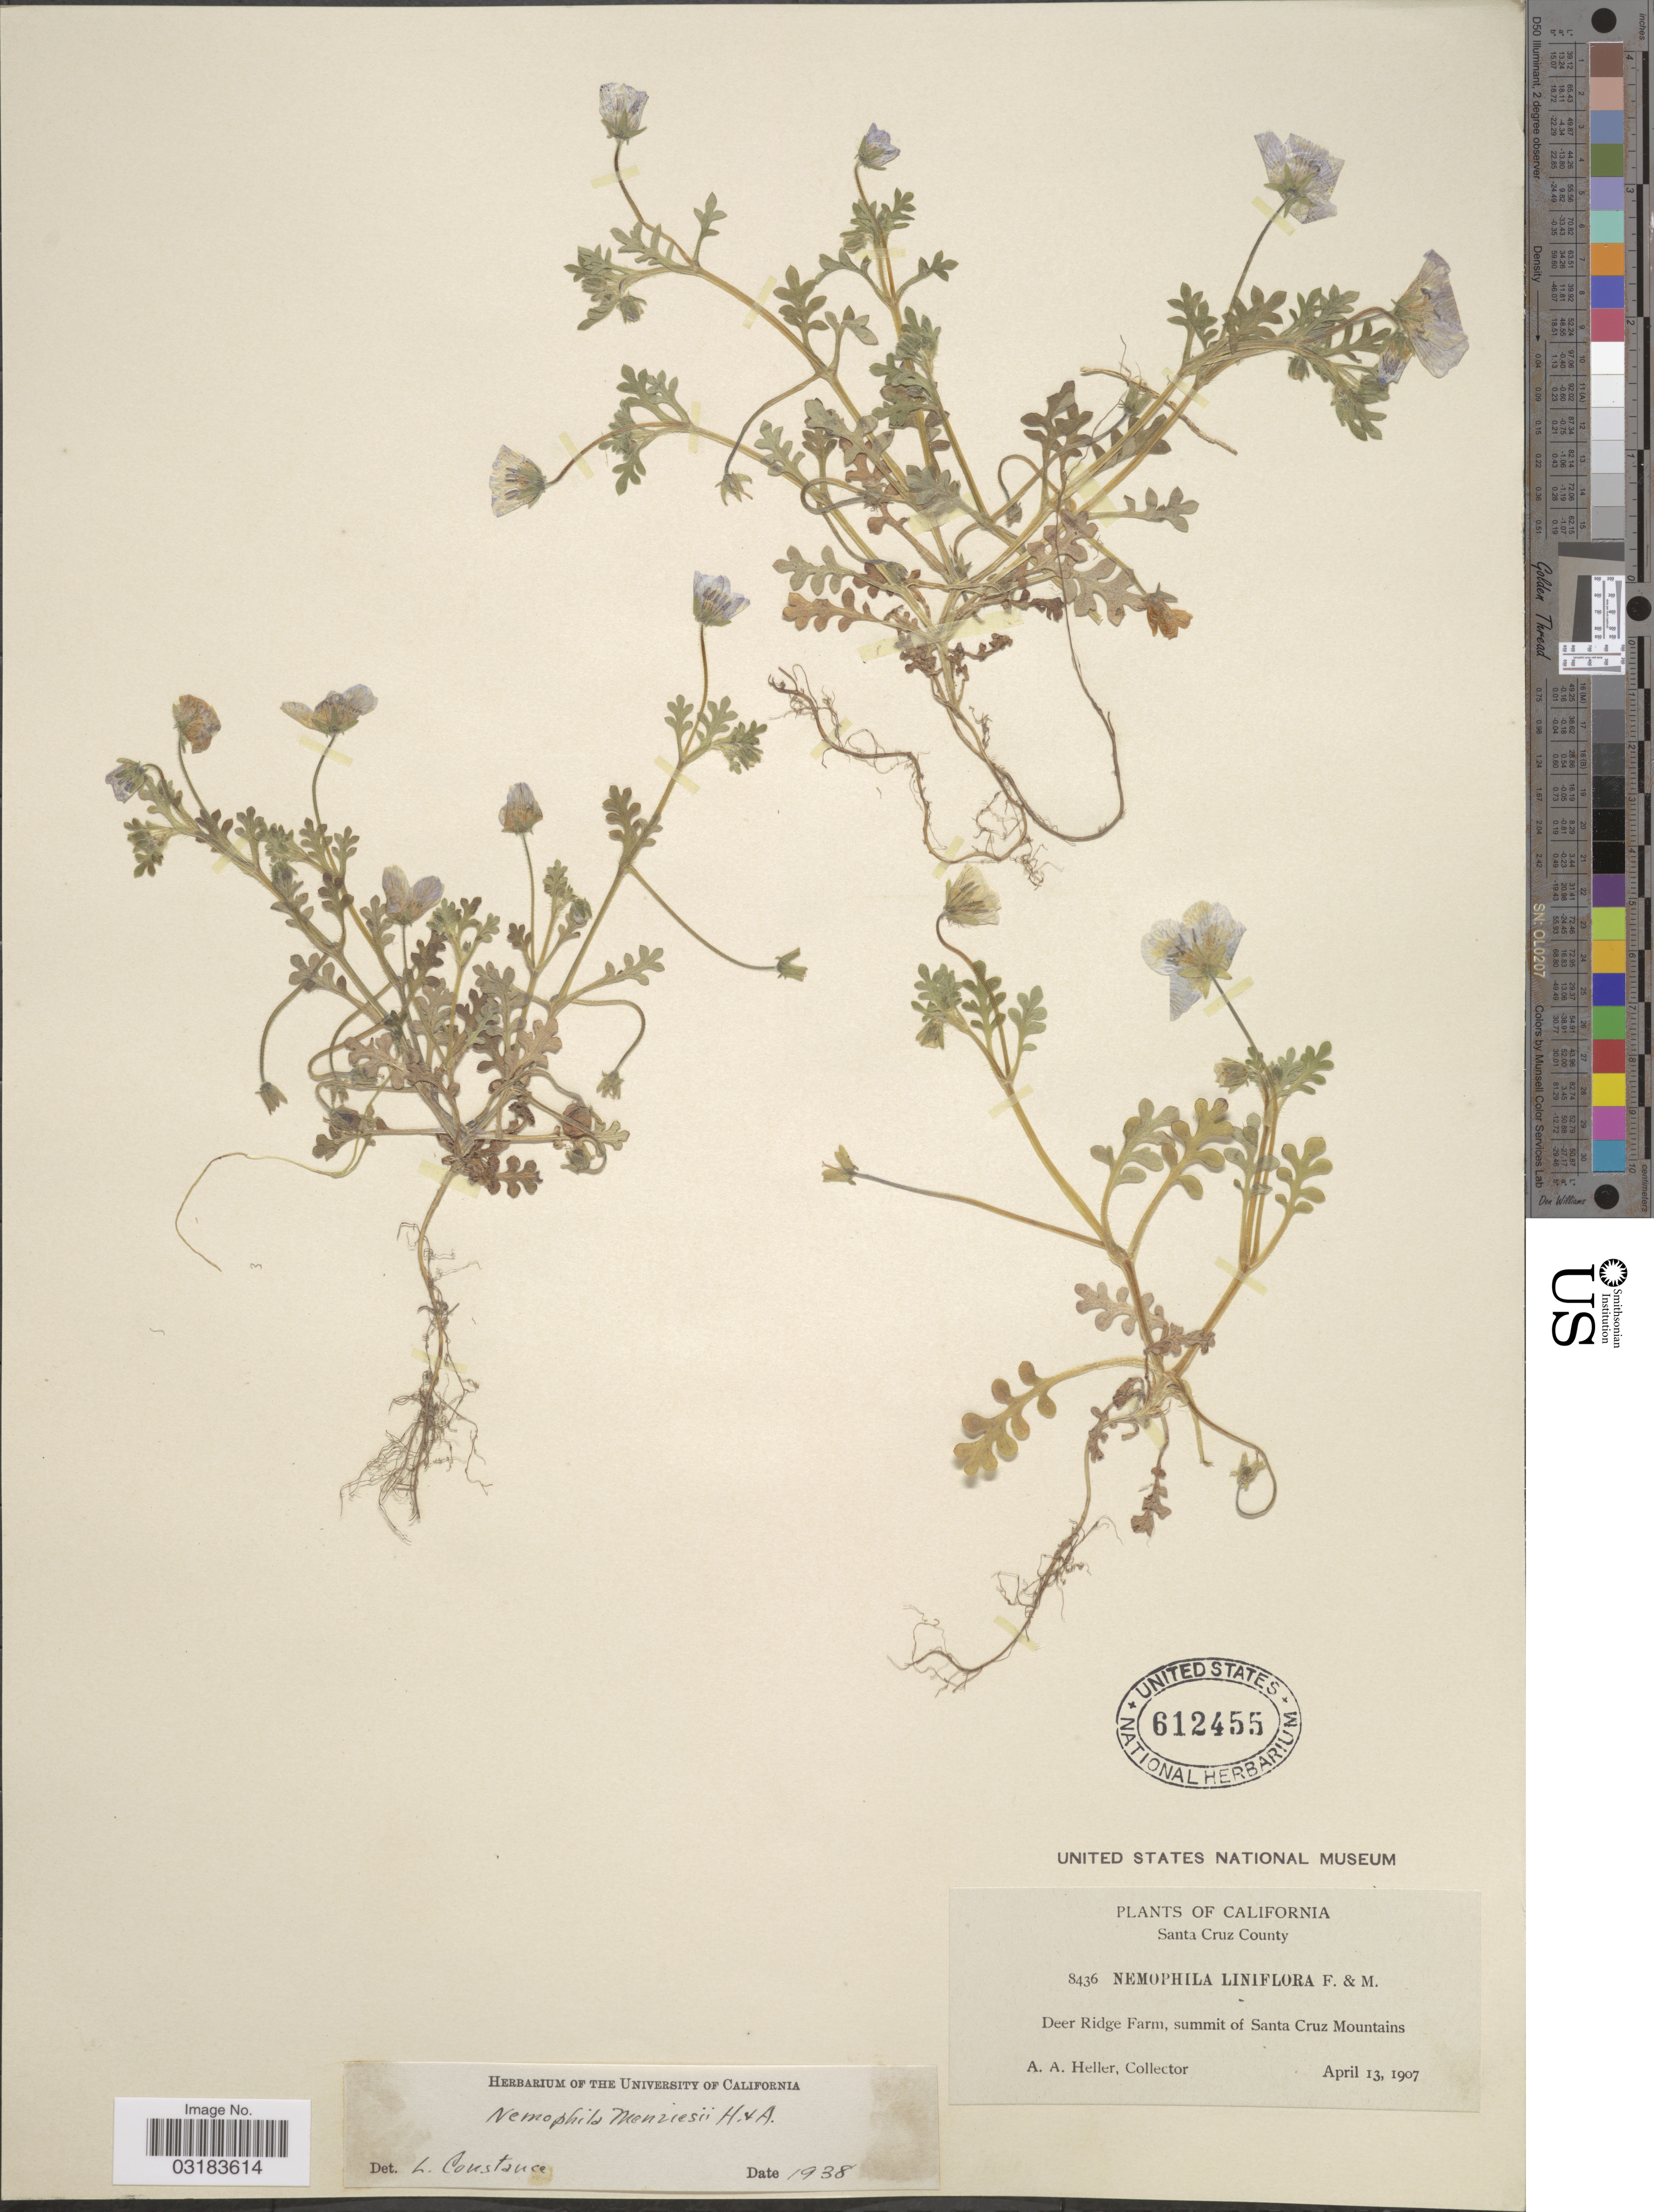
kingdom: Plantae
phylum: Tracheophyta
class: Magnoliopsida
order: Boraginales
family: Hydrophyllaceae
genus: Nemophila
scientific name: Nemophila menziesii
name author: Hook. & Arn.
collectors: A. A. Heller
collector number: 8436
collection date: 1907-04-13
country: United States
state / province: California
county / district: Santa Cruz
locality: Santa Cruz County. Deer Ridge Farm, summit of Santa Cruz Mountains.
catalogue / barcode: US 612455